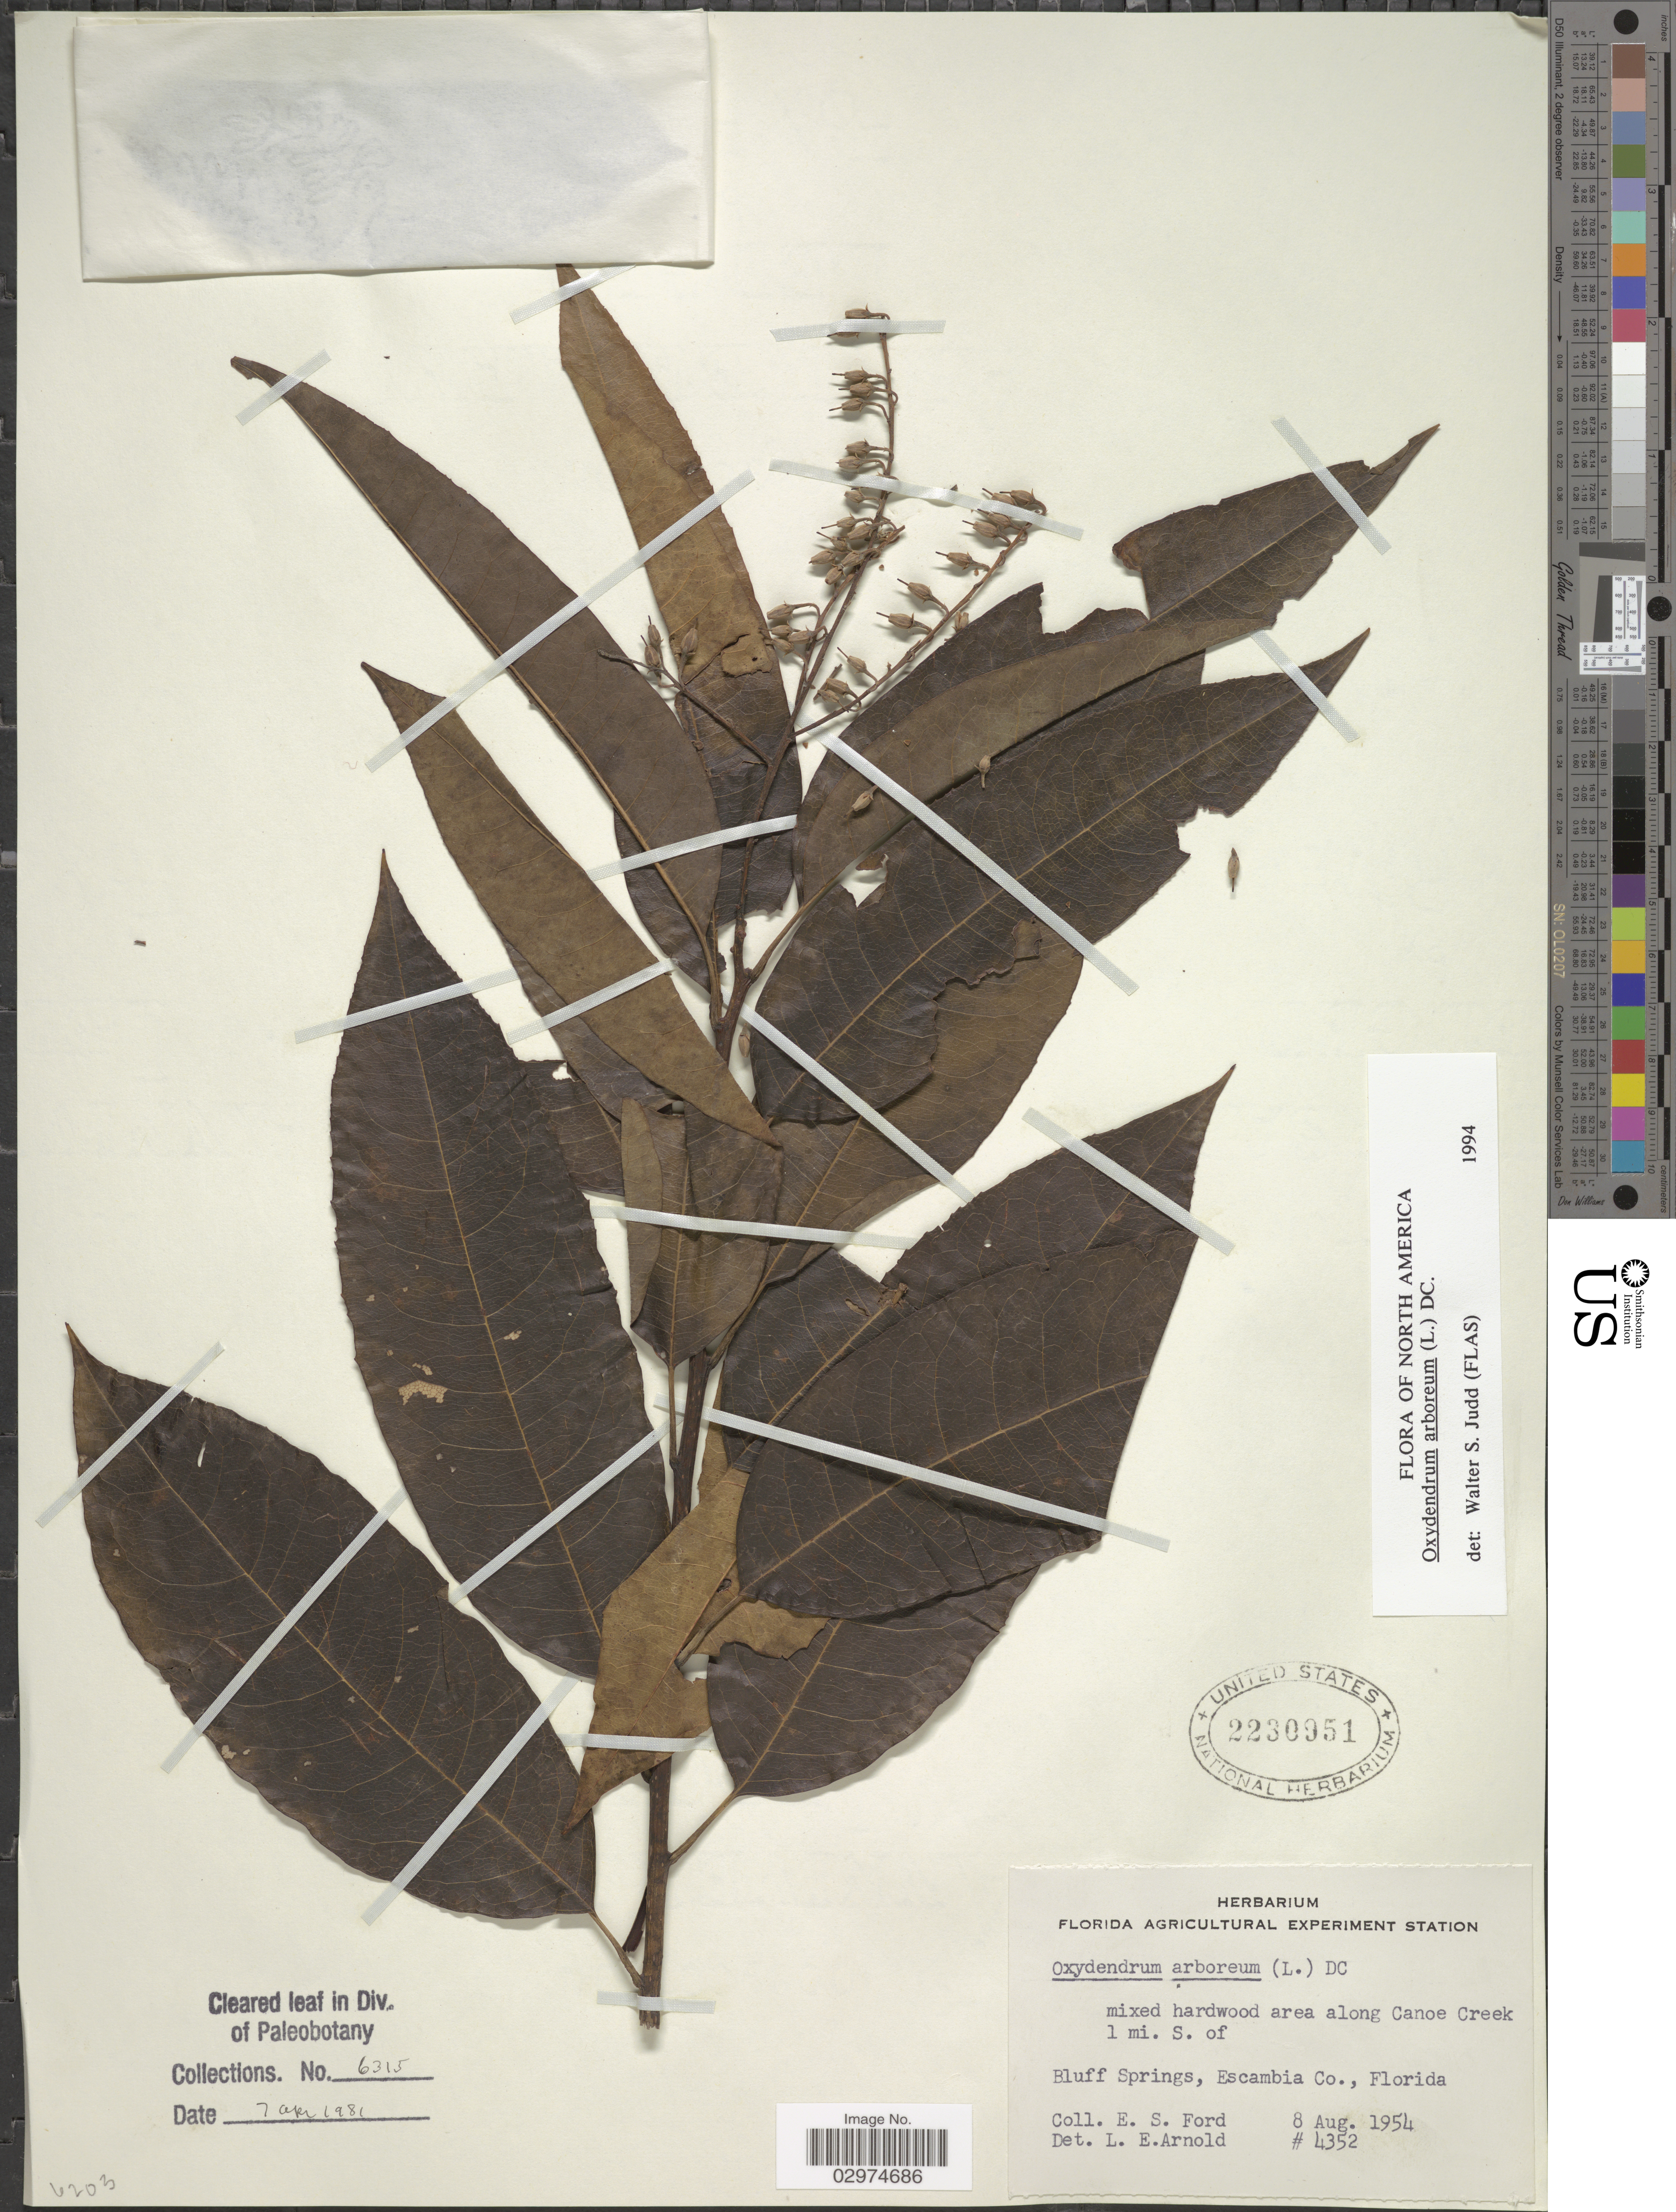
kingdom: Plantae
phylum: Tracheophyta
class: Magnoliopsida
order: Ericales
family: Ericaceae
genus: Oxydendrum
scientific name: Oxydendrum arboreum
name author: (L.) DC.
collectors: E. Ford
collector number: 4352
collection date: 1954-08-08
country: United States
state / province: Florida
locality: Mixed hardwood area along Canoe Creek 1 mi. S. of Bluff Springs, Escambia Co.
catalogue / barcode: US 2230951